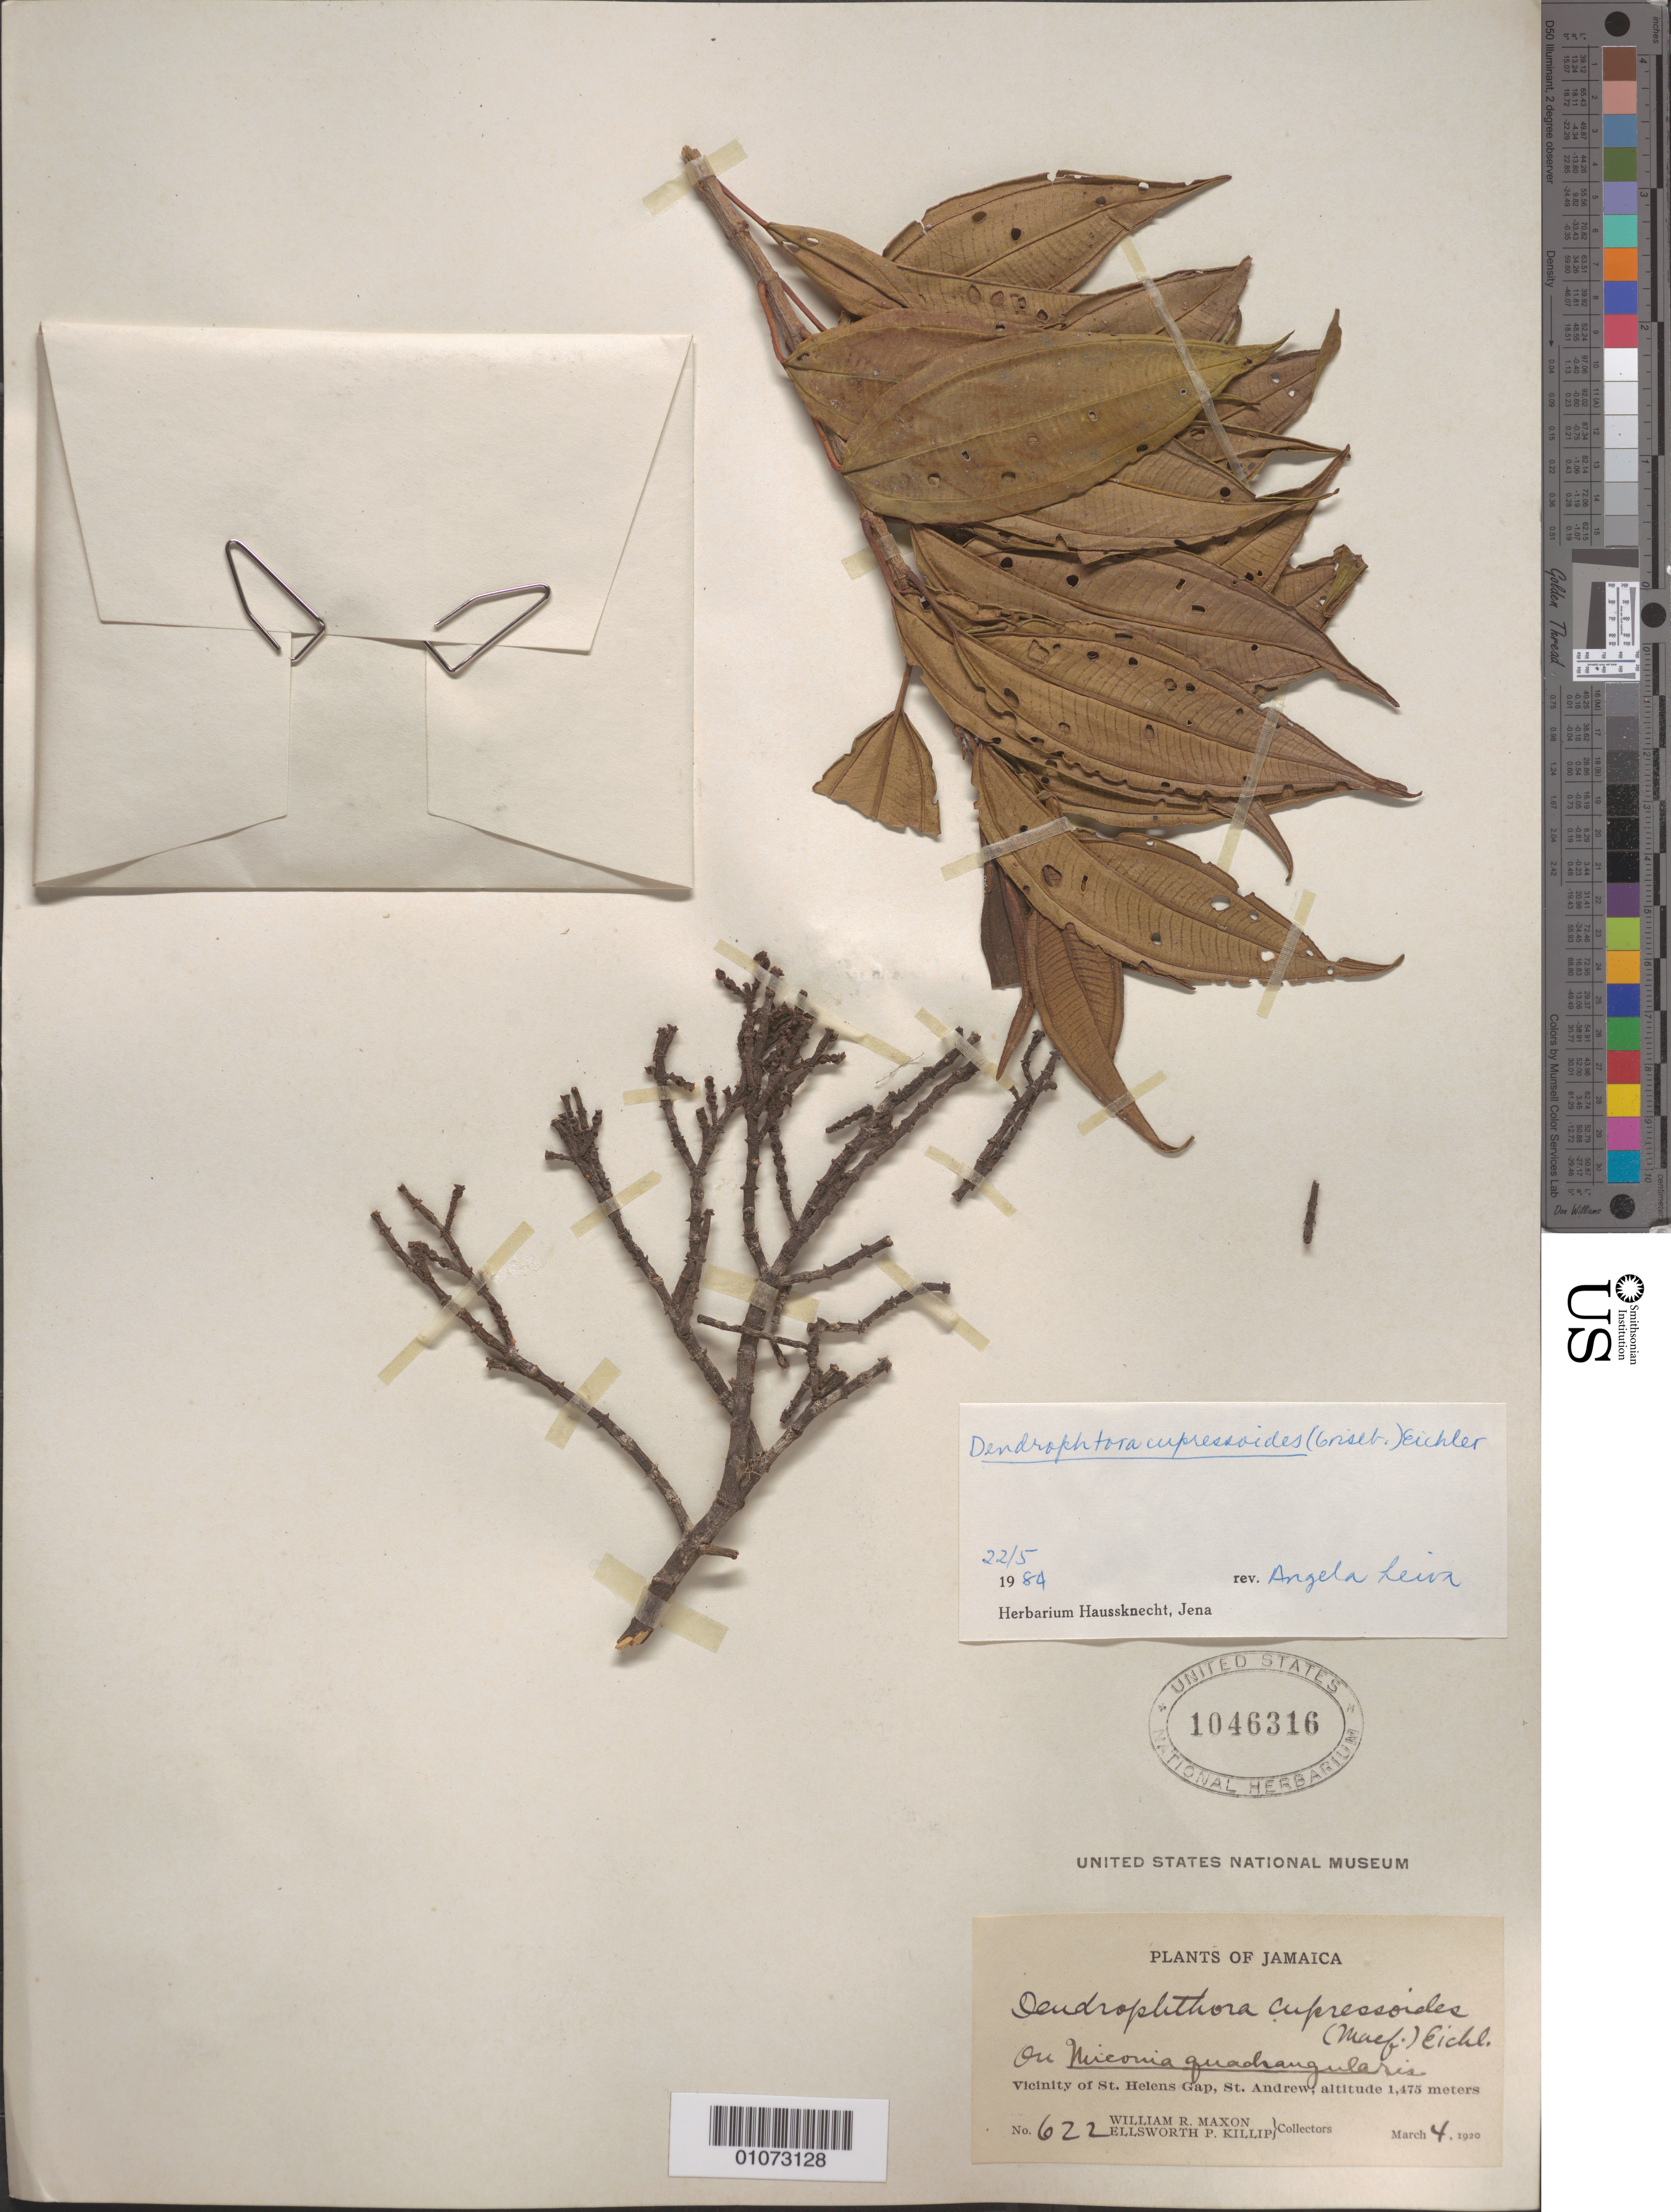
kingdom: Plantae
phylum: Tracheophyta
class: Magnoliopsida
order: Santalales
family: Viscaceae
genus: Dendrophthora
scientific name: Dendrophthora cupressoides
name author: (Macfad.) Eichler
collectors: W. R. Maxon & E. P. Killip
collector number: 622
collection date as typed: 04 Mar 1920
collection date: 1920-03-04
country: Jamaica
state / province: Saint Andrew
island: Jamaica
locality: Vicinity of St. Helens Gap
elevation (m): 1475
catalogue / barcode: US 1046316